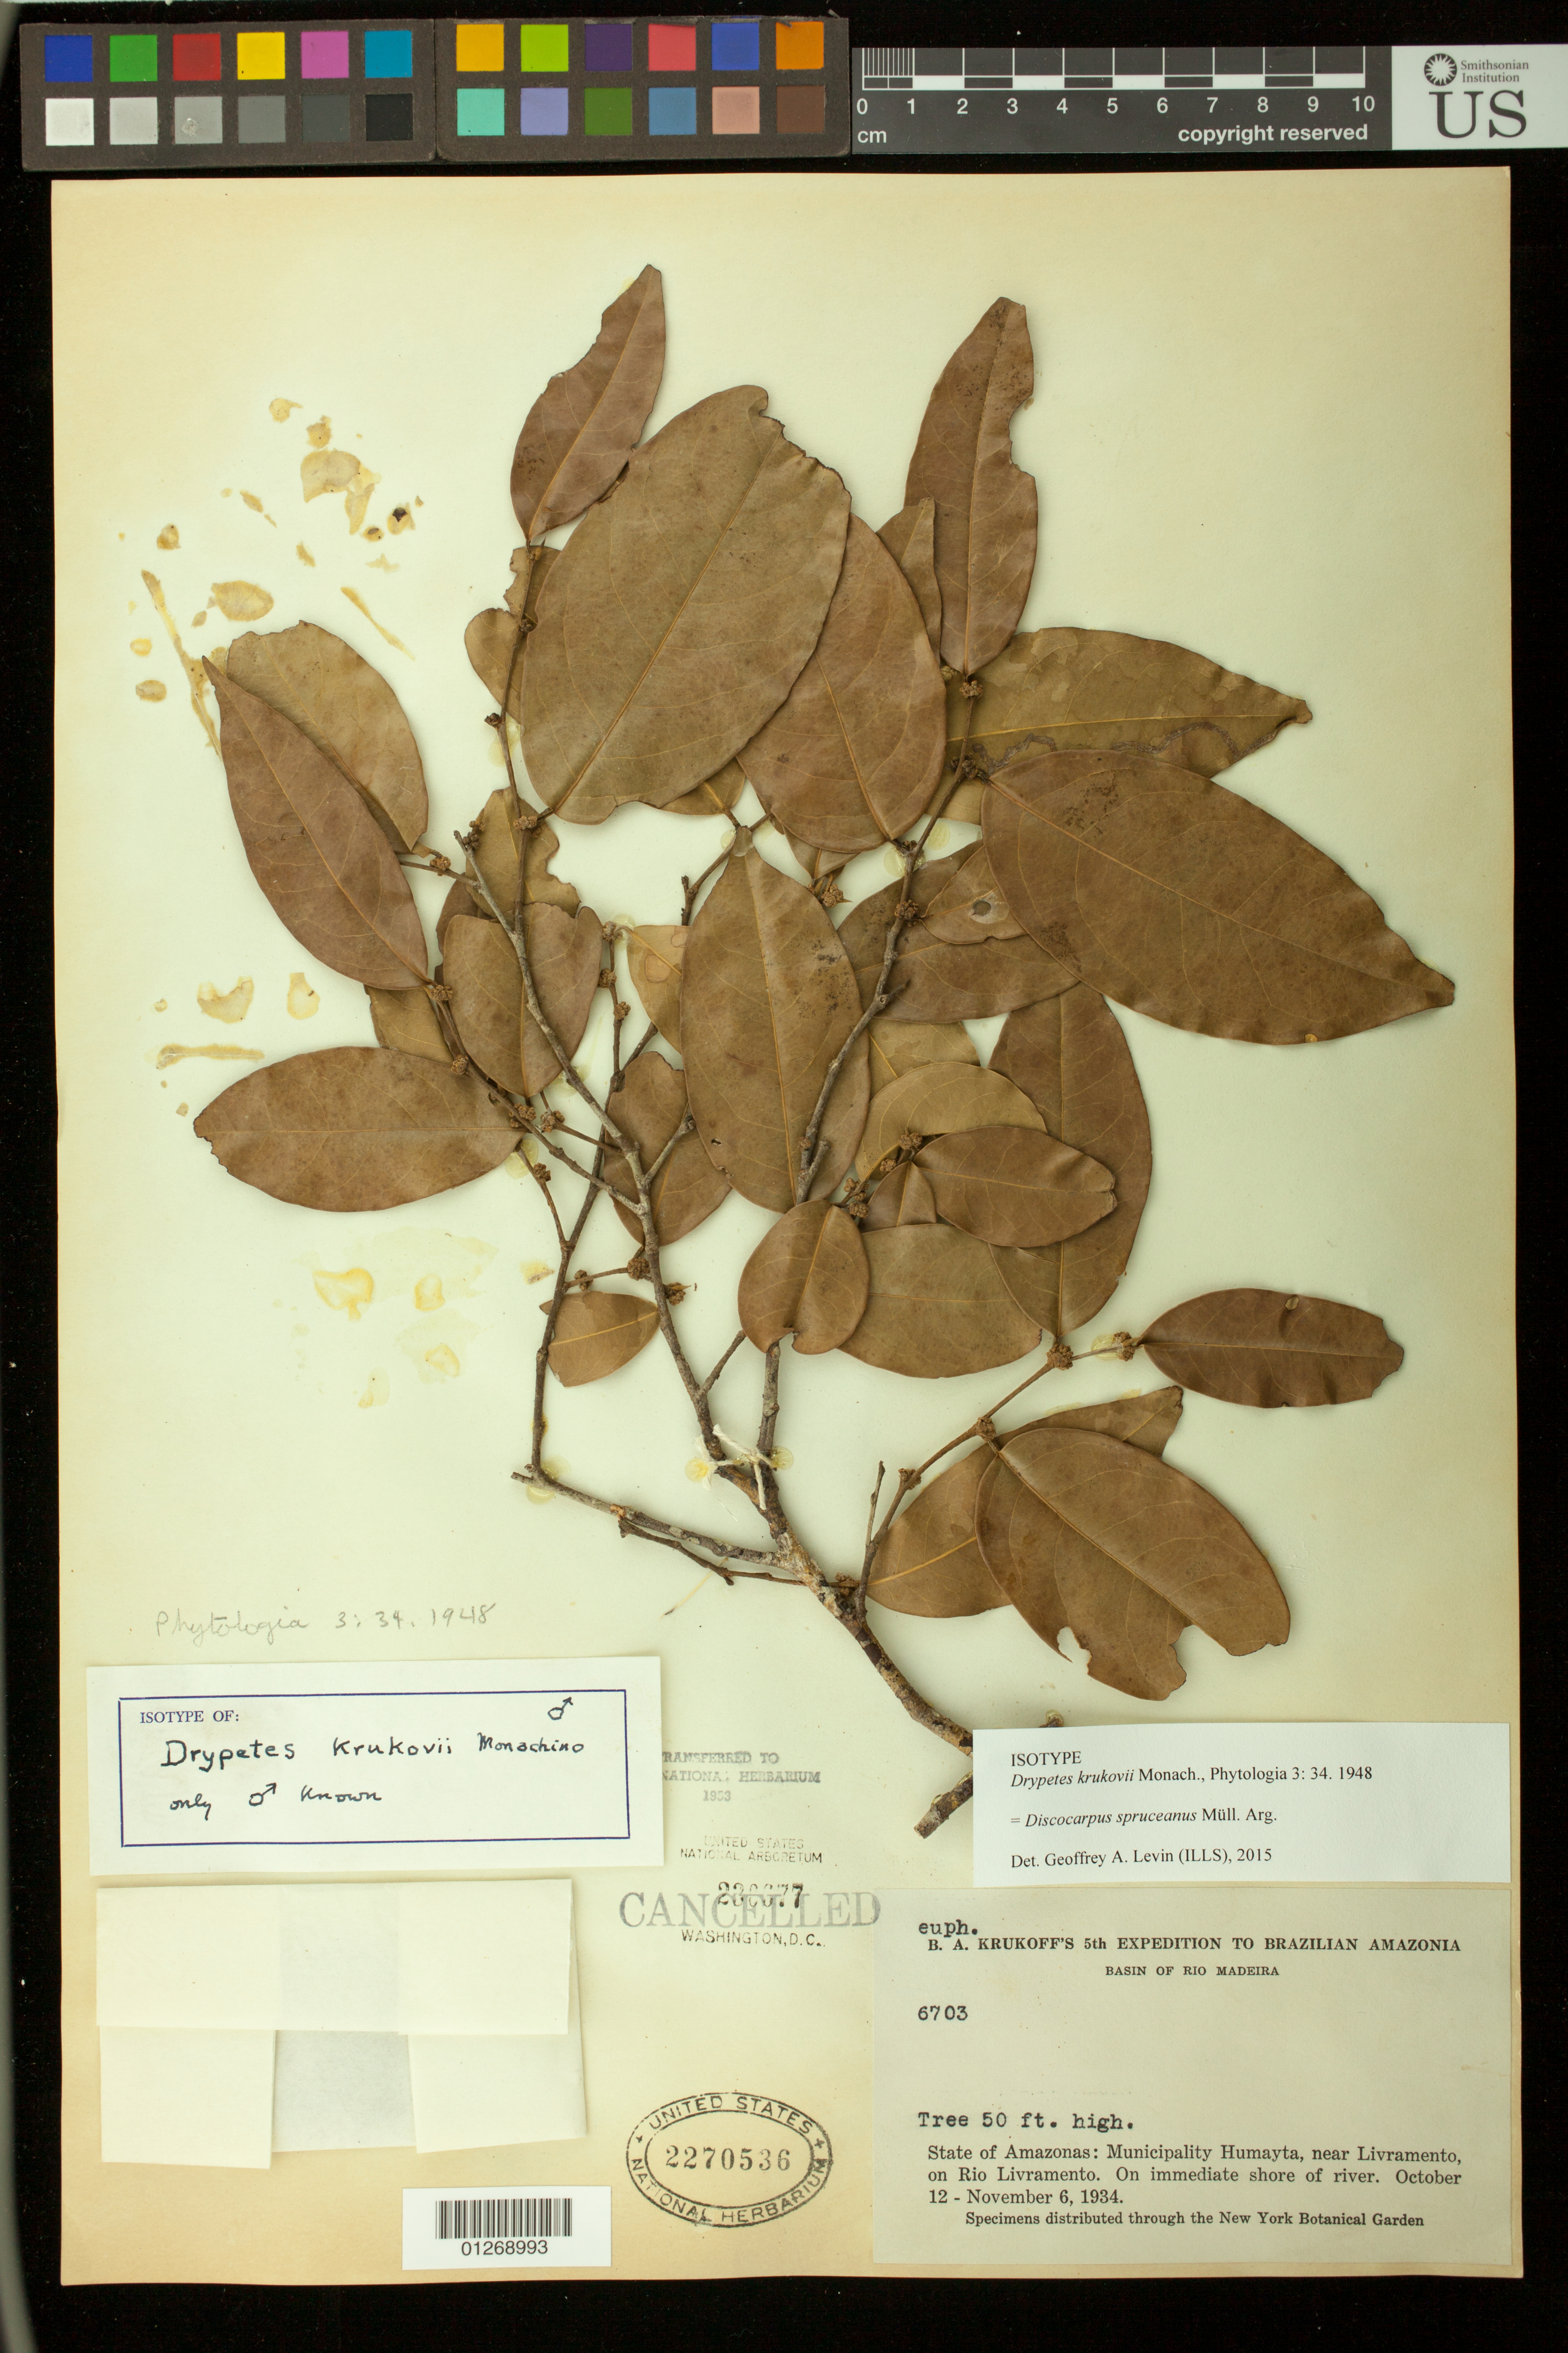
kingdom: Plantae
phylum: Tracheophyta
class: Magnoliopsida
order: Malpighiales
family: Putranjivaceae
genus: Drypetes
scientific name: Drypetes krukovii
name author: Monach.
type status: Isotype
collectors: B. A. Krukoff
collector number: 6703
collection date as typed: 18 Oct 1934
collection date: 1934-10-18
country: Brazil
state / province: Amazonas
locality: State of Amazonas: Municipality Humayta, near Livramento, on Rio Livramento.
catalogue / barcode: US 2270536